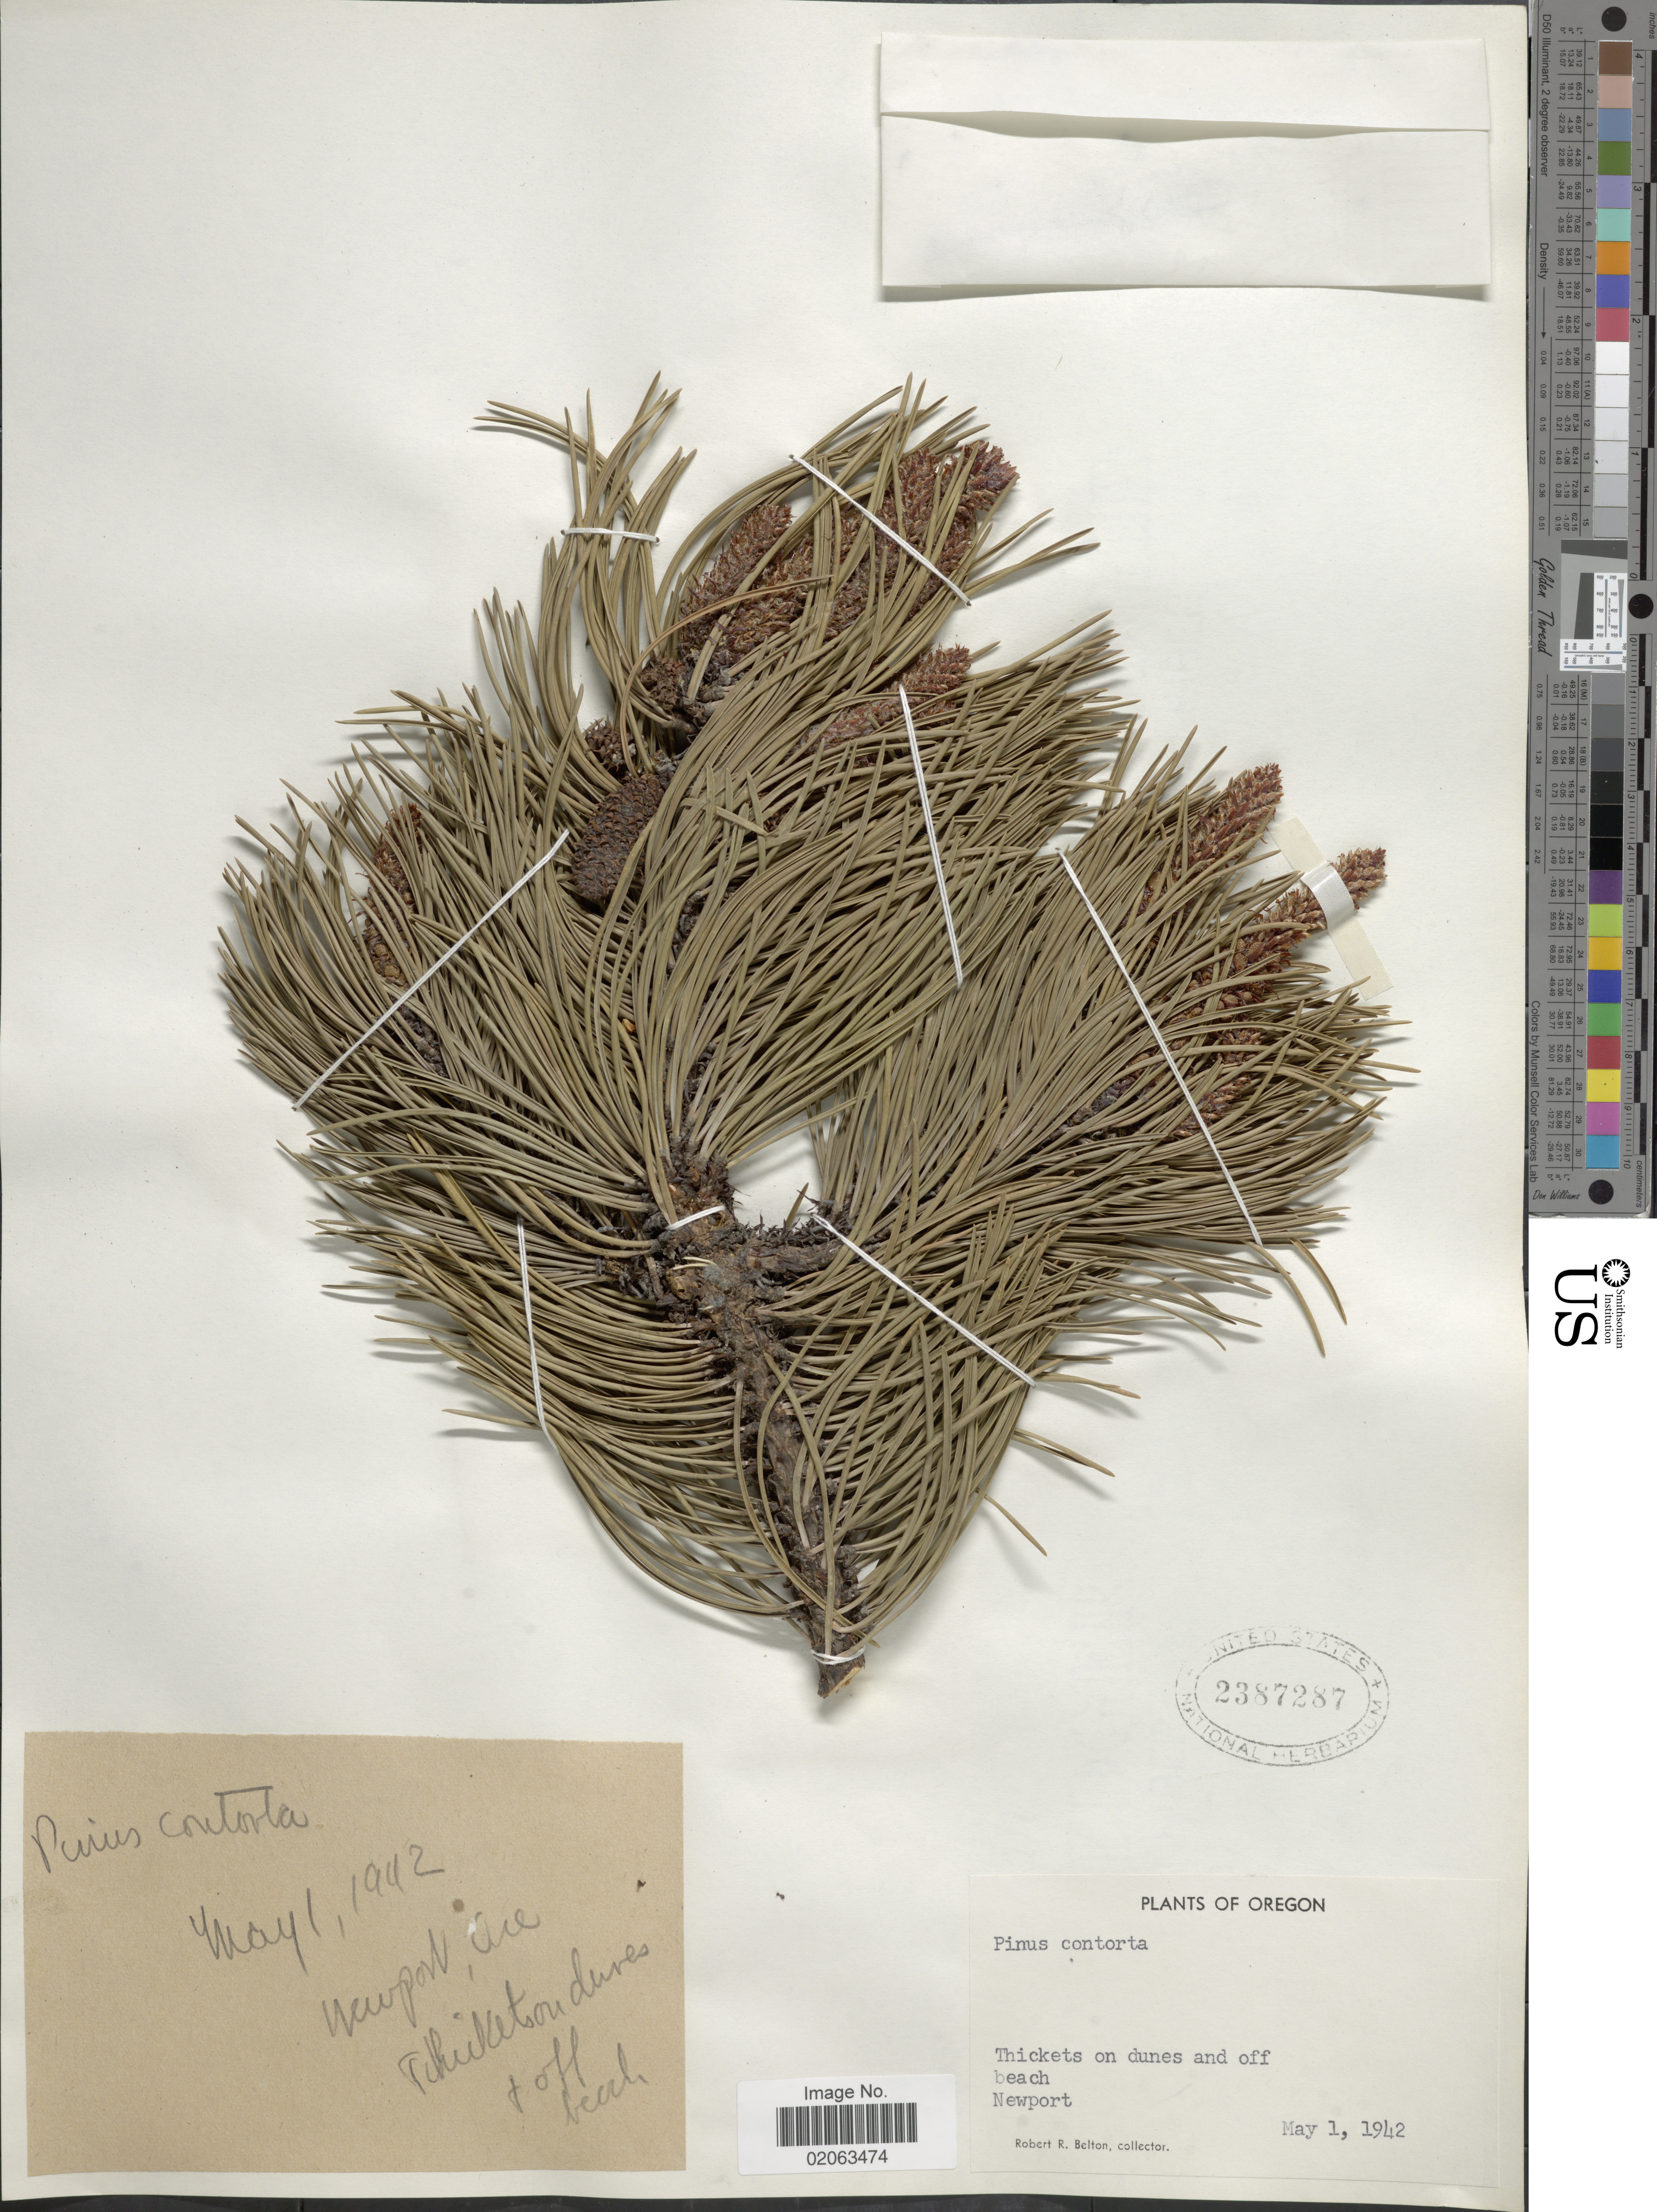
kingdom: Plantae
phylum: Tracheophyta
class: Pinopsida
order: Pinales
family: Pinaceae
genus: Pinus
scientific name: Pinus contorta var. contorta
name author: Douglas ex Loudon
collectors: R. Belton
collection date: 1942-05-01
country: United States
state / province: Oregon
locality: Oregon. Tickets on dunes and off beach, Newport.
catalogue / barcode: US 2387287